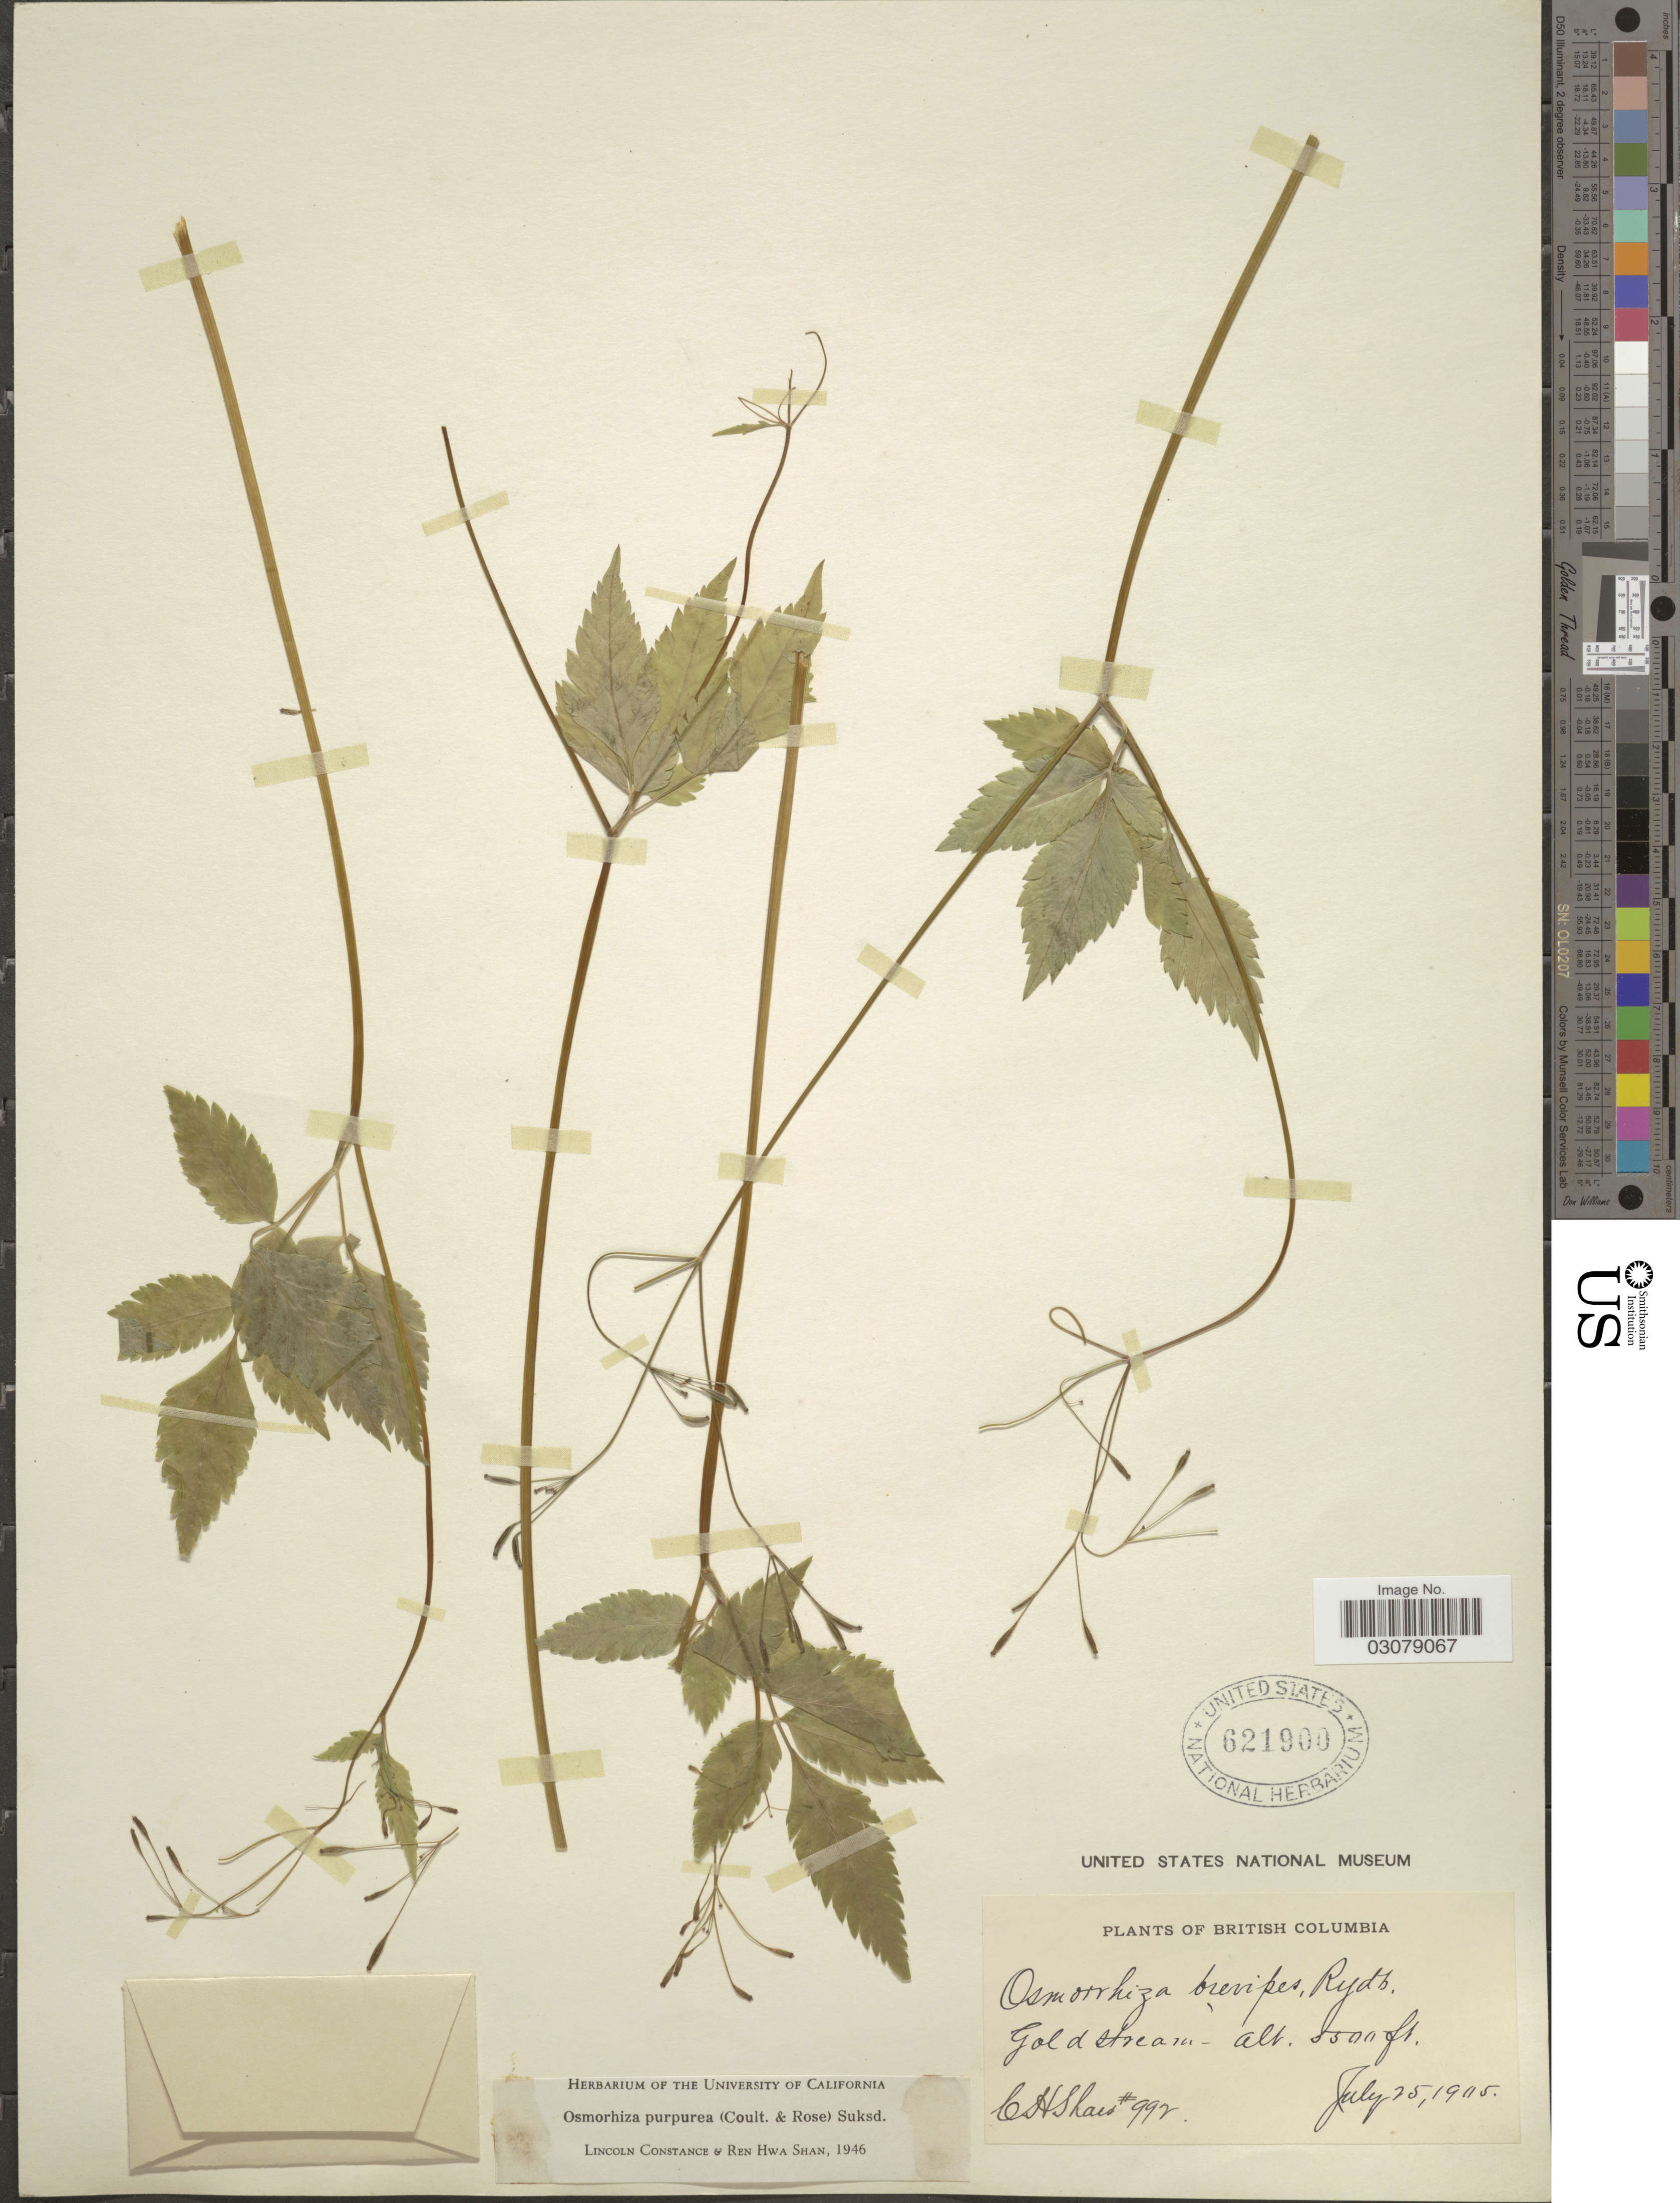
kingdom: Plantae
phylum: Tracheophyta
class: Magnoliopsida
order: Apiales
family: Apiaceae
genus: Osmorhiza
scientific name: Osmorhiza purpurea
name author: (J.M. Coult. & Rose) Suksd.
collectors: C. H. Shaw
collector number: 992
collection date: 1905-07-25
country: Canada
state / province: British Columbia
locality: Gold Stream.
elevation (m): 1676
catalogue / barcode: US 621900